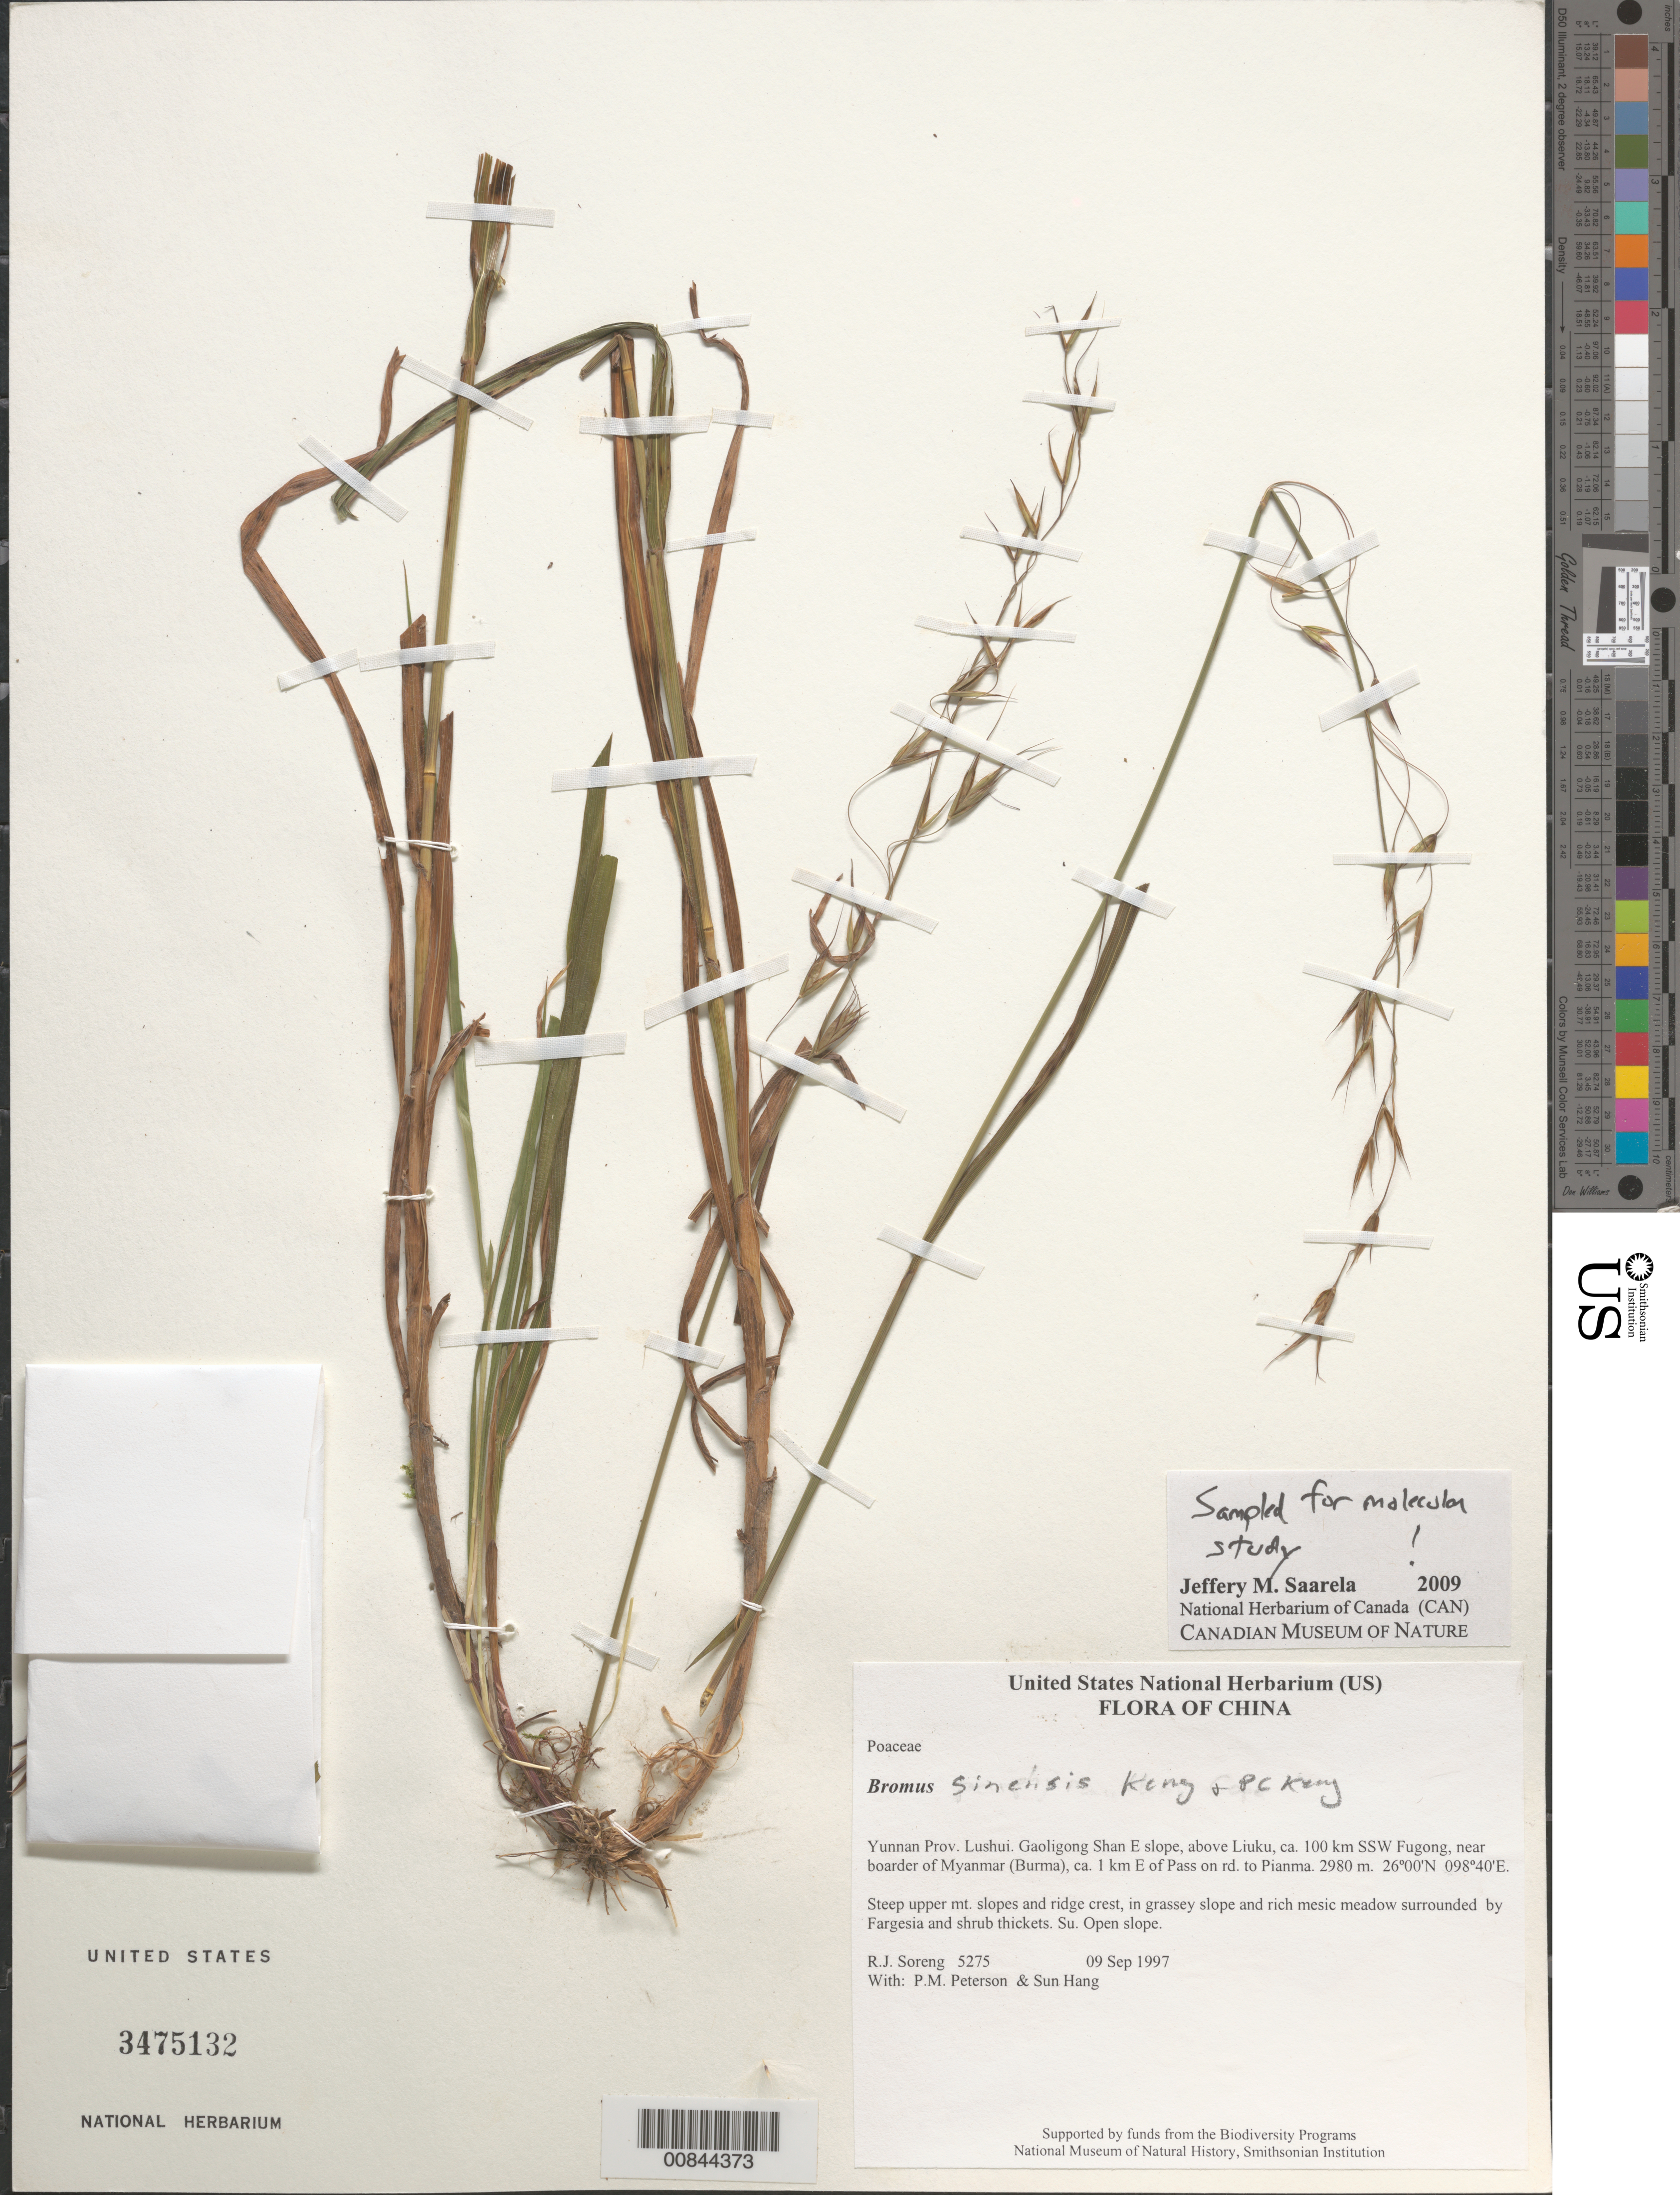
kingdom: Plantae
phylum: Tracheophyta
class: Liliopsida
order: Poales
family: Poaceae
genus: Bromus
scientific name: Bromus sinensis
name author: Keng ex Keng f.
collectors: R. J. Soreng, P. M. Peterson & Sun Hang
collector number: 5275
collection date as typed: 09 Sep 1997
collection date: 1997-09-09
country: China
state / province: Yunnan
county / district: Lushui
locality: Gaoligong Shan E slope, above Liuku, ca. 100 km SSW Fugong, near boarder of Myanmar (Burma), ca. 1 km E of Pass on rd. to Pianma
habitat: Steep upper mt. slopes and ridge crest, in grassey slope and rich mesic meadow surrounded by Fargesia and shrub thickets. Su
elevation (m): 2980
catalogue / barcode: US 3475132